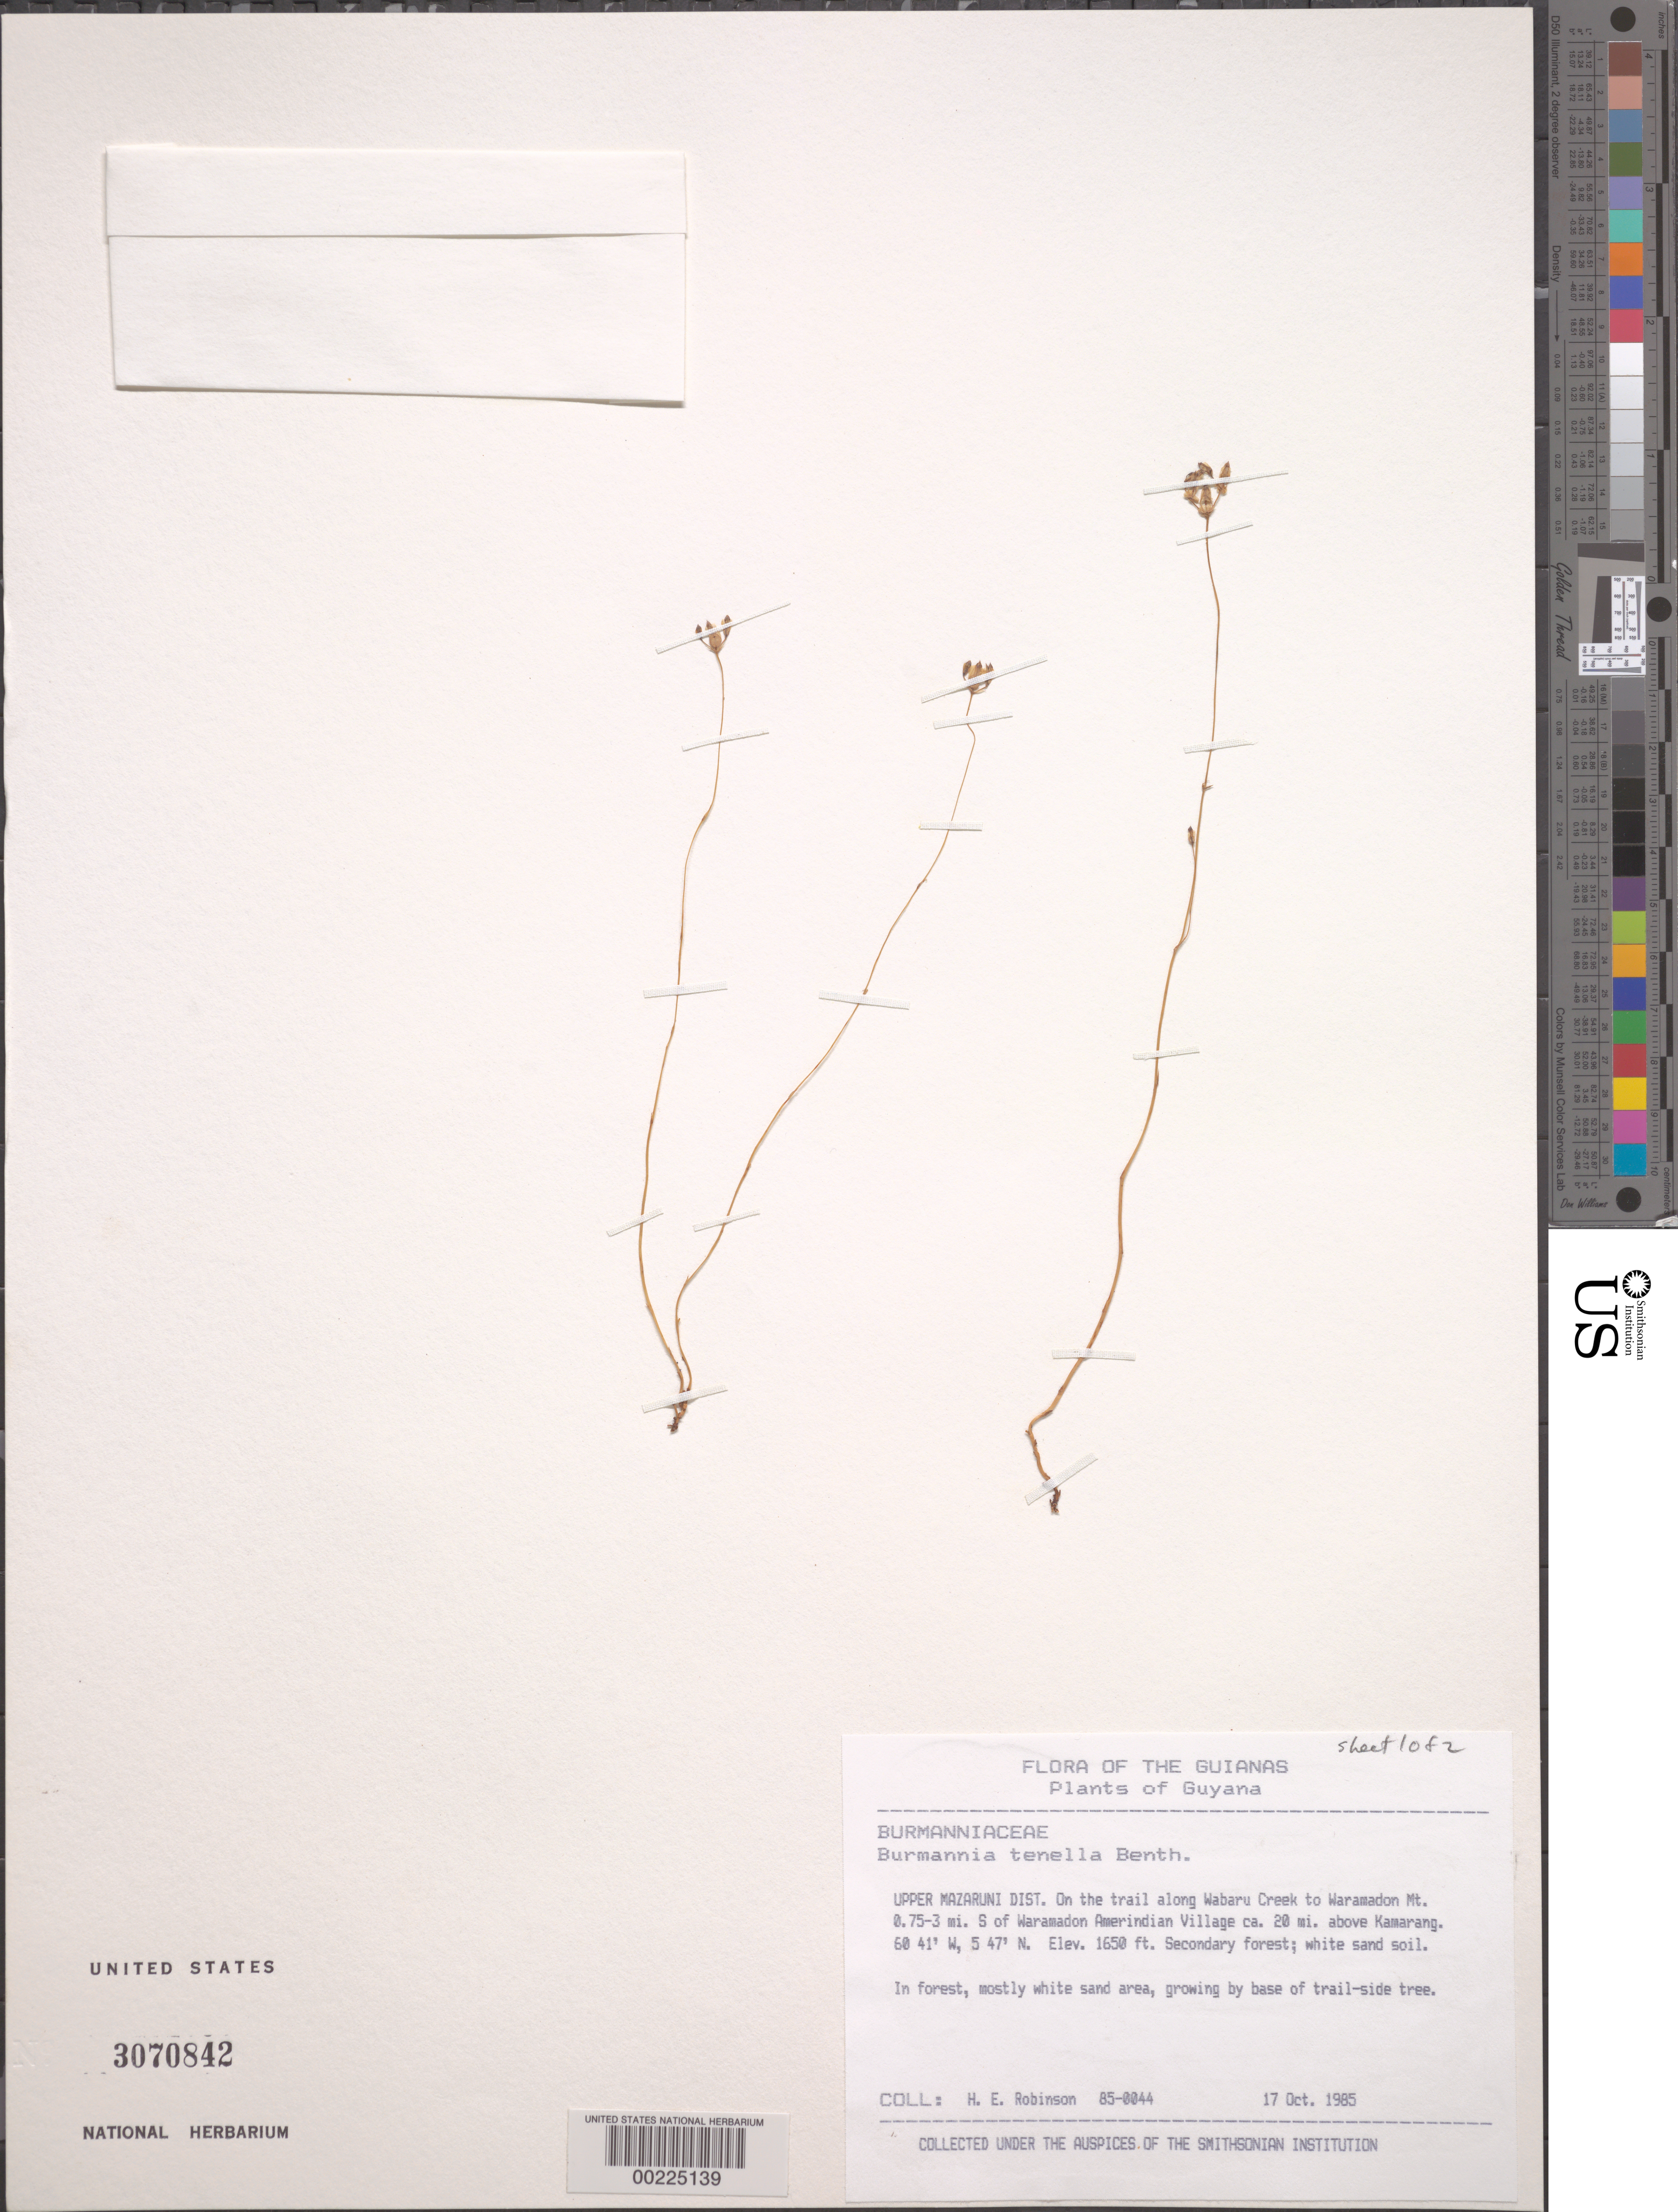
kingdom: Plantae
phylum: Tracheophyta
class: Liliopsida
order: Dioscoreales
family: Burmanniaceae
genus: Burmannia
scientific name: Burmannia tenella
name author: Benth.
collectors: H. Robinson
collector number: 850044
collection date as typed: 17 Oct 1985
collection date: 1985-10-17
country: Guyana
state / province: Cuyuni-mazaruni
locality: Upper mazaruni dist. (?), trail along wabaru creek to waramadon mt. 0.75-3 mi s of waramadon amerindian village, ca 20 mi above kamarang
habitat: Secondary forest, white sand soil, growing at base of tree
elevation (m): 503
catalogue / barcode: US 3070842